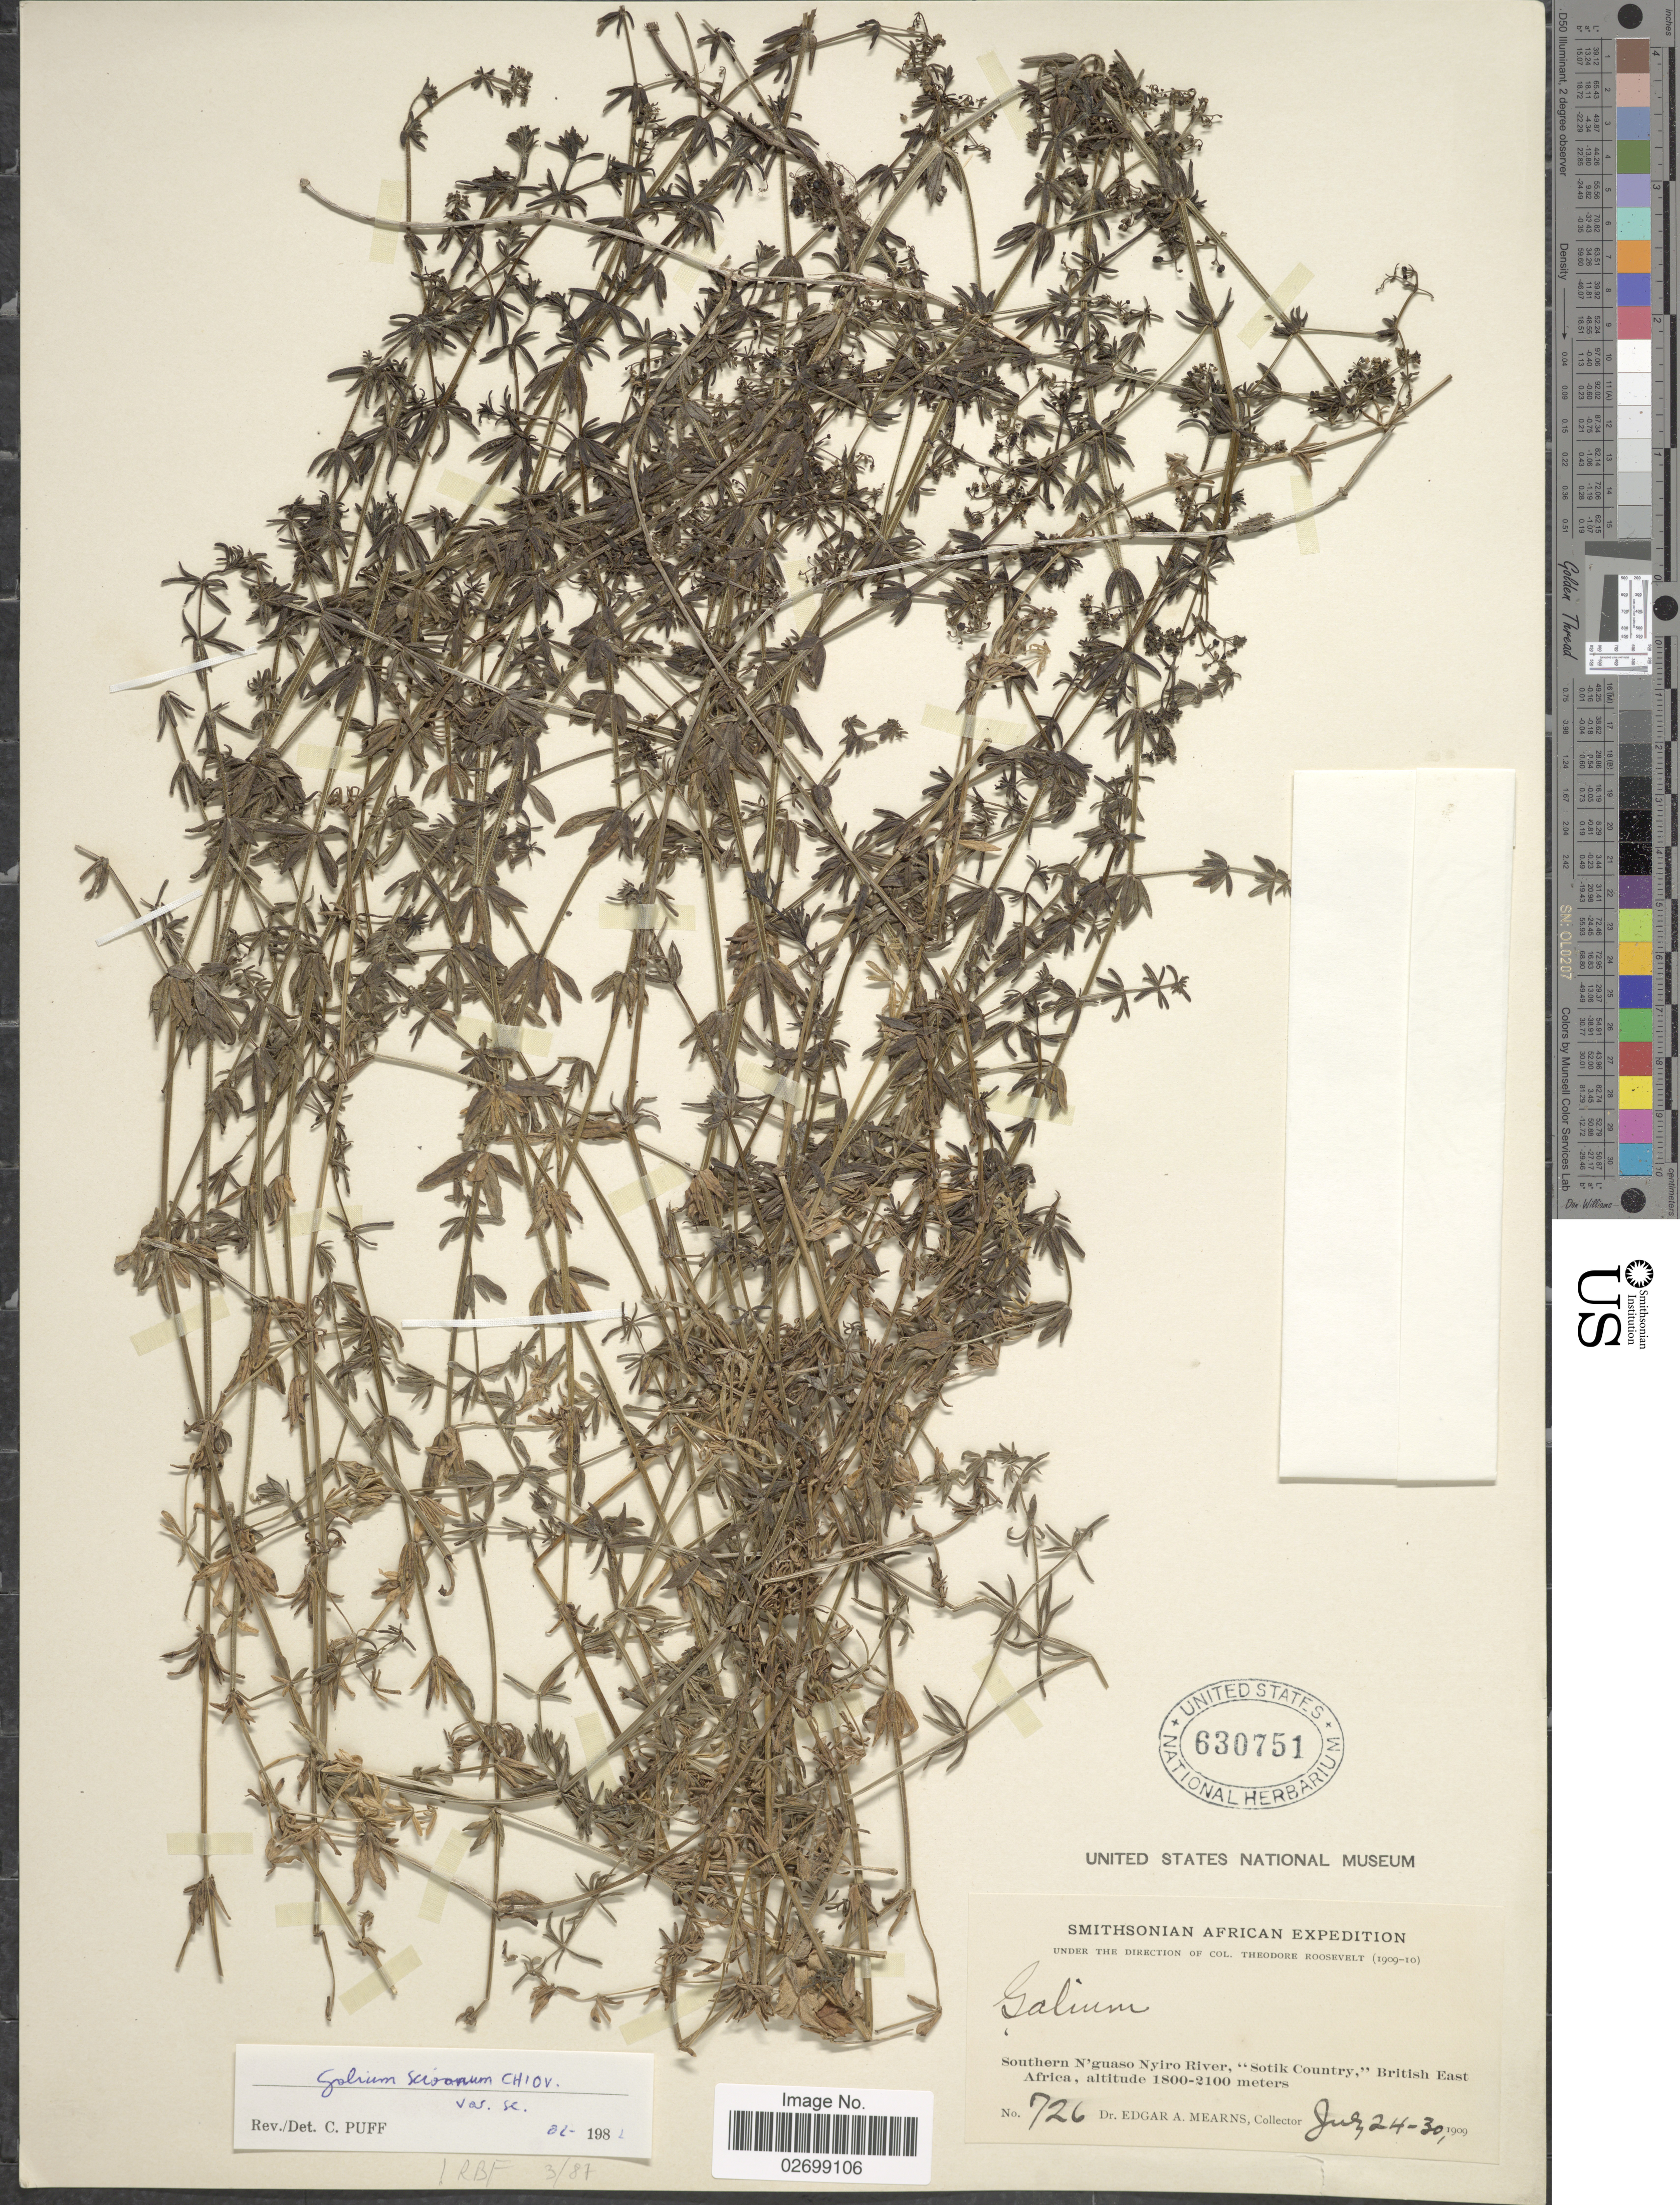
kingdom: Plantae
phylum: Tracheophyta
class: Magnoliopsida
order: Gentianales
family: Rubiaceae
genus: Galium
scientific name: Galium scioanum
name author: Chiov.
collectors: E. A. Mearns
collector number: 726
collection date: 1909-07-24/1909-07-30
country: Kenya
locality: Southern N'guaso Nyiro River, "Sotik County," British East Africa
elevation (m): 1800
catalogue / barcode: US 630751